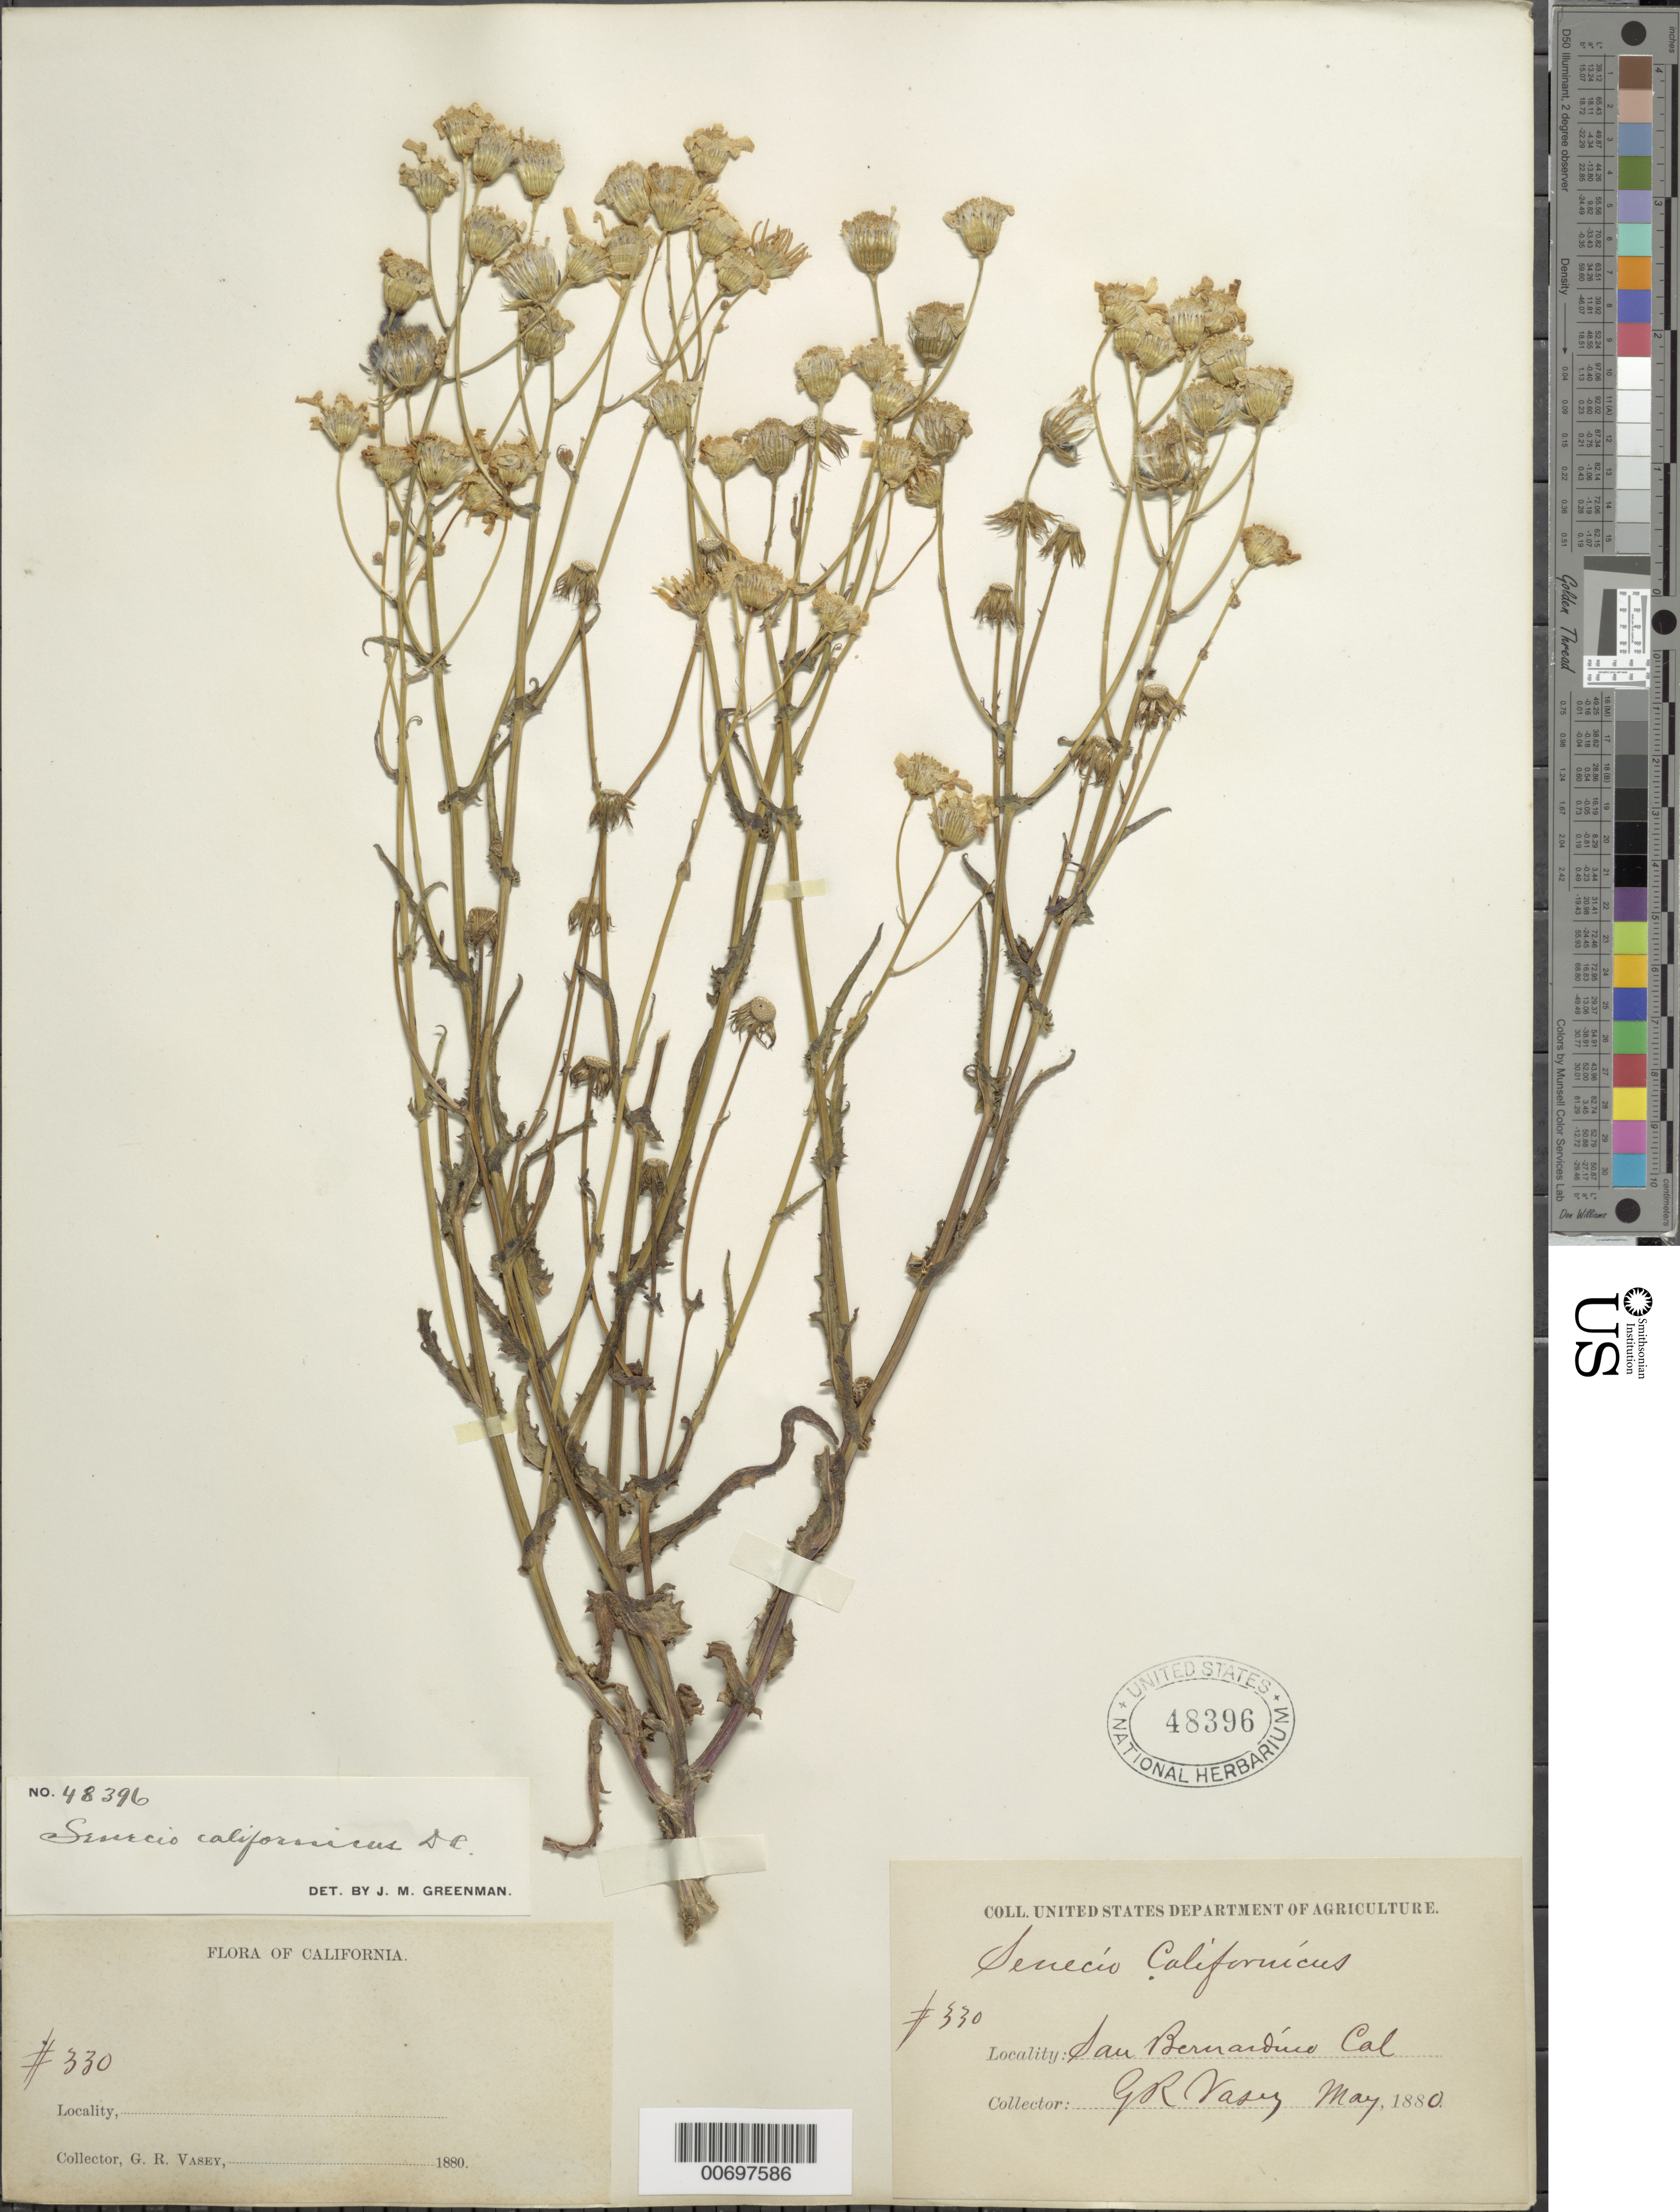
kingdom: Plantae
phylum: Tracheophyta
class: Magnoliopsida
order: Asterales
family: Asteraceae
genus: Senecio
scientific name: Senecio californicus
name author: DC.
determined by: Greenman, J. M.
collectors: G. R. Vasey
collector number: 330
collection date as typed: May 1880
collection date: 1880-05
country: United States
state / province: California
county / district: San Bernardino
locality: San Bernardino.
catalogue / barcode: US 48396